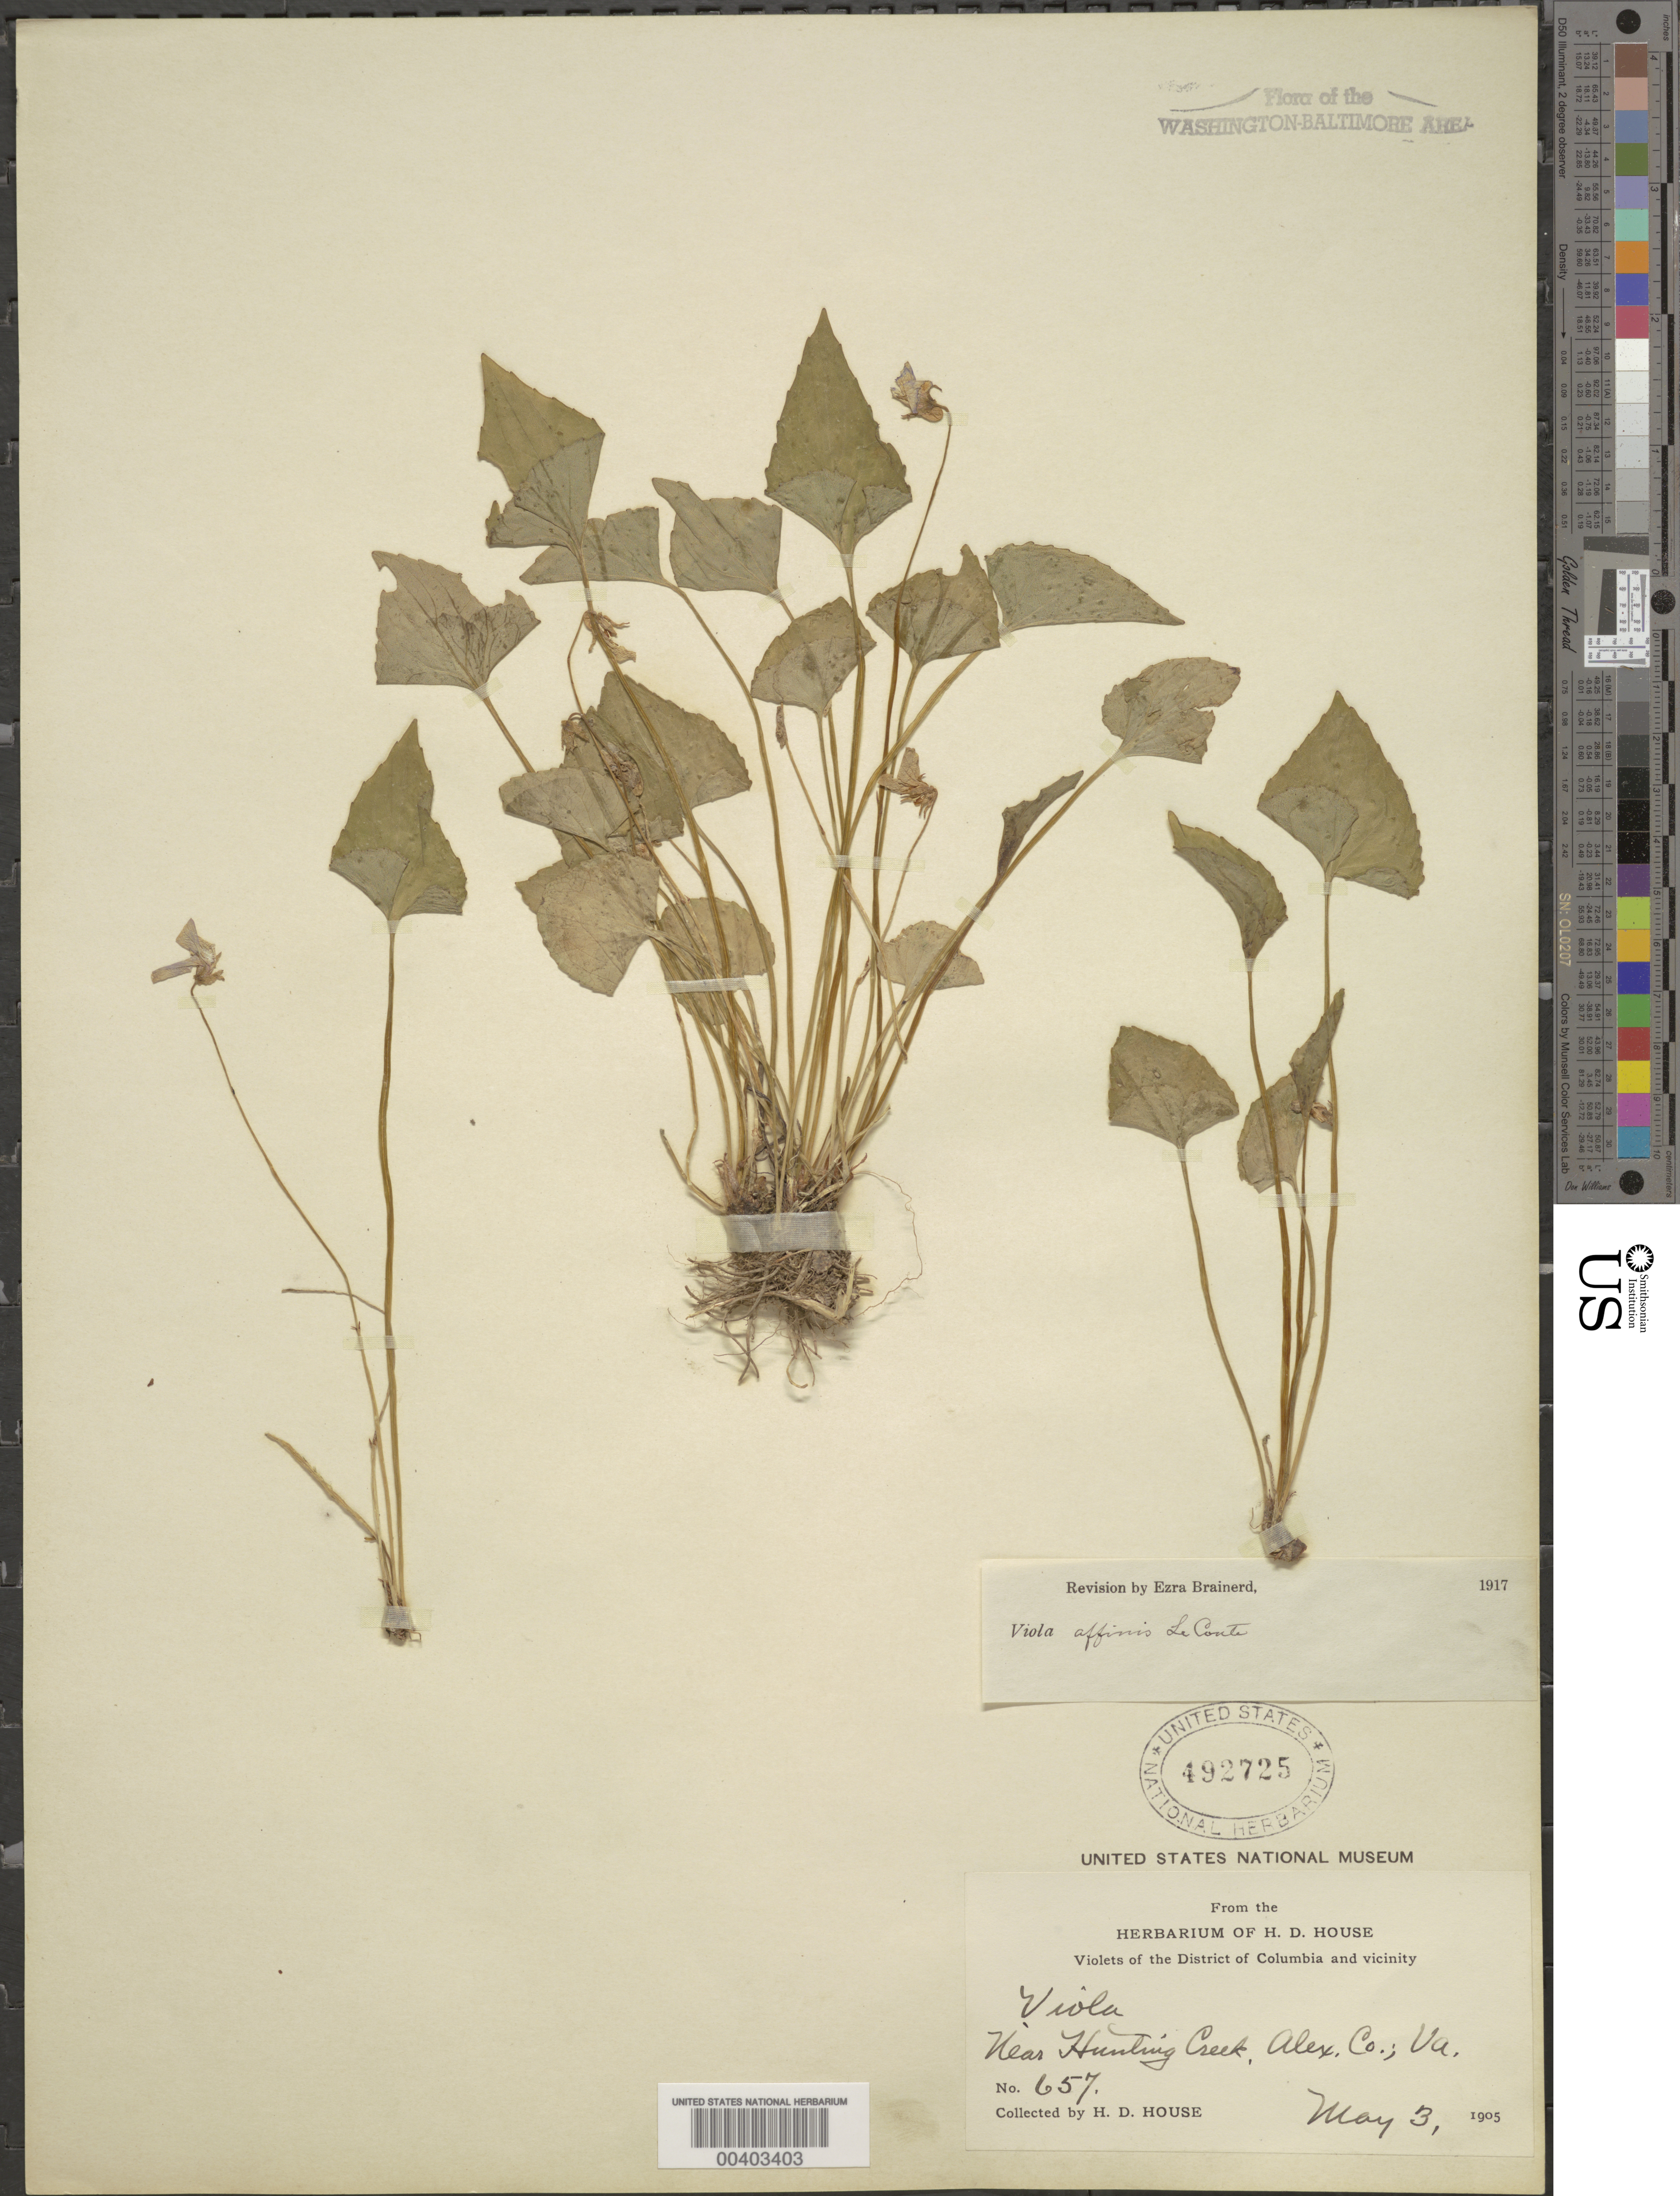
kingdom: Plantae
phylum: Tracheophyta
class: Magnoliopsida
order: Malpighiales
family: Violaceae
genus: Viola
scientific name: Viola sororia var. affinis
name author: (LeConte) McKinney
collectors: H. D. House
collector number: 657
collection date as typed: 03 May 1905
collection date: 1905-05-03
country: United States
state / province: Virginia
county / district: Fairfax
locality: Near Hunting Creek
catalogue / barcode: US 492725